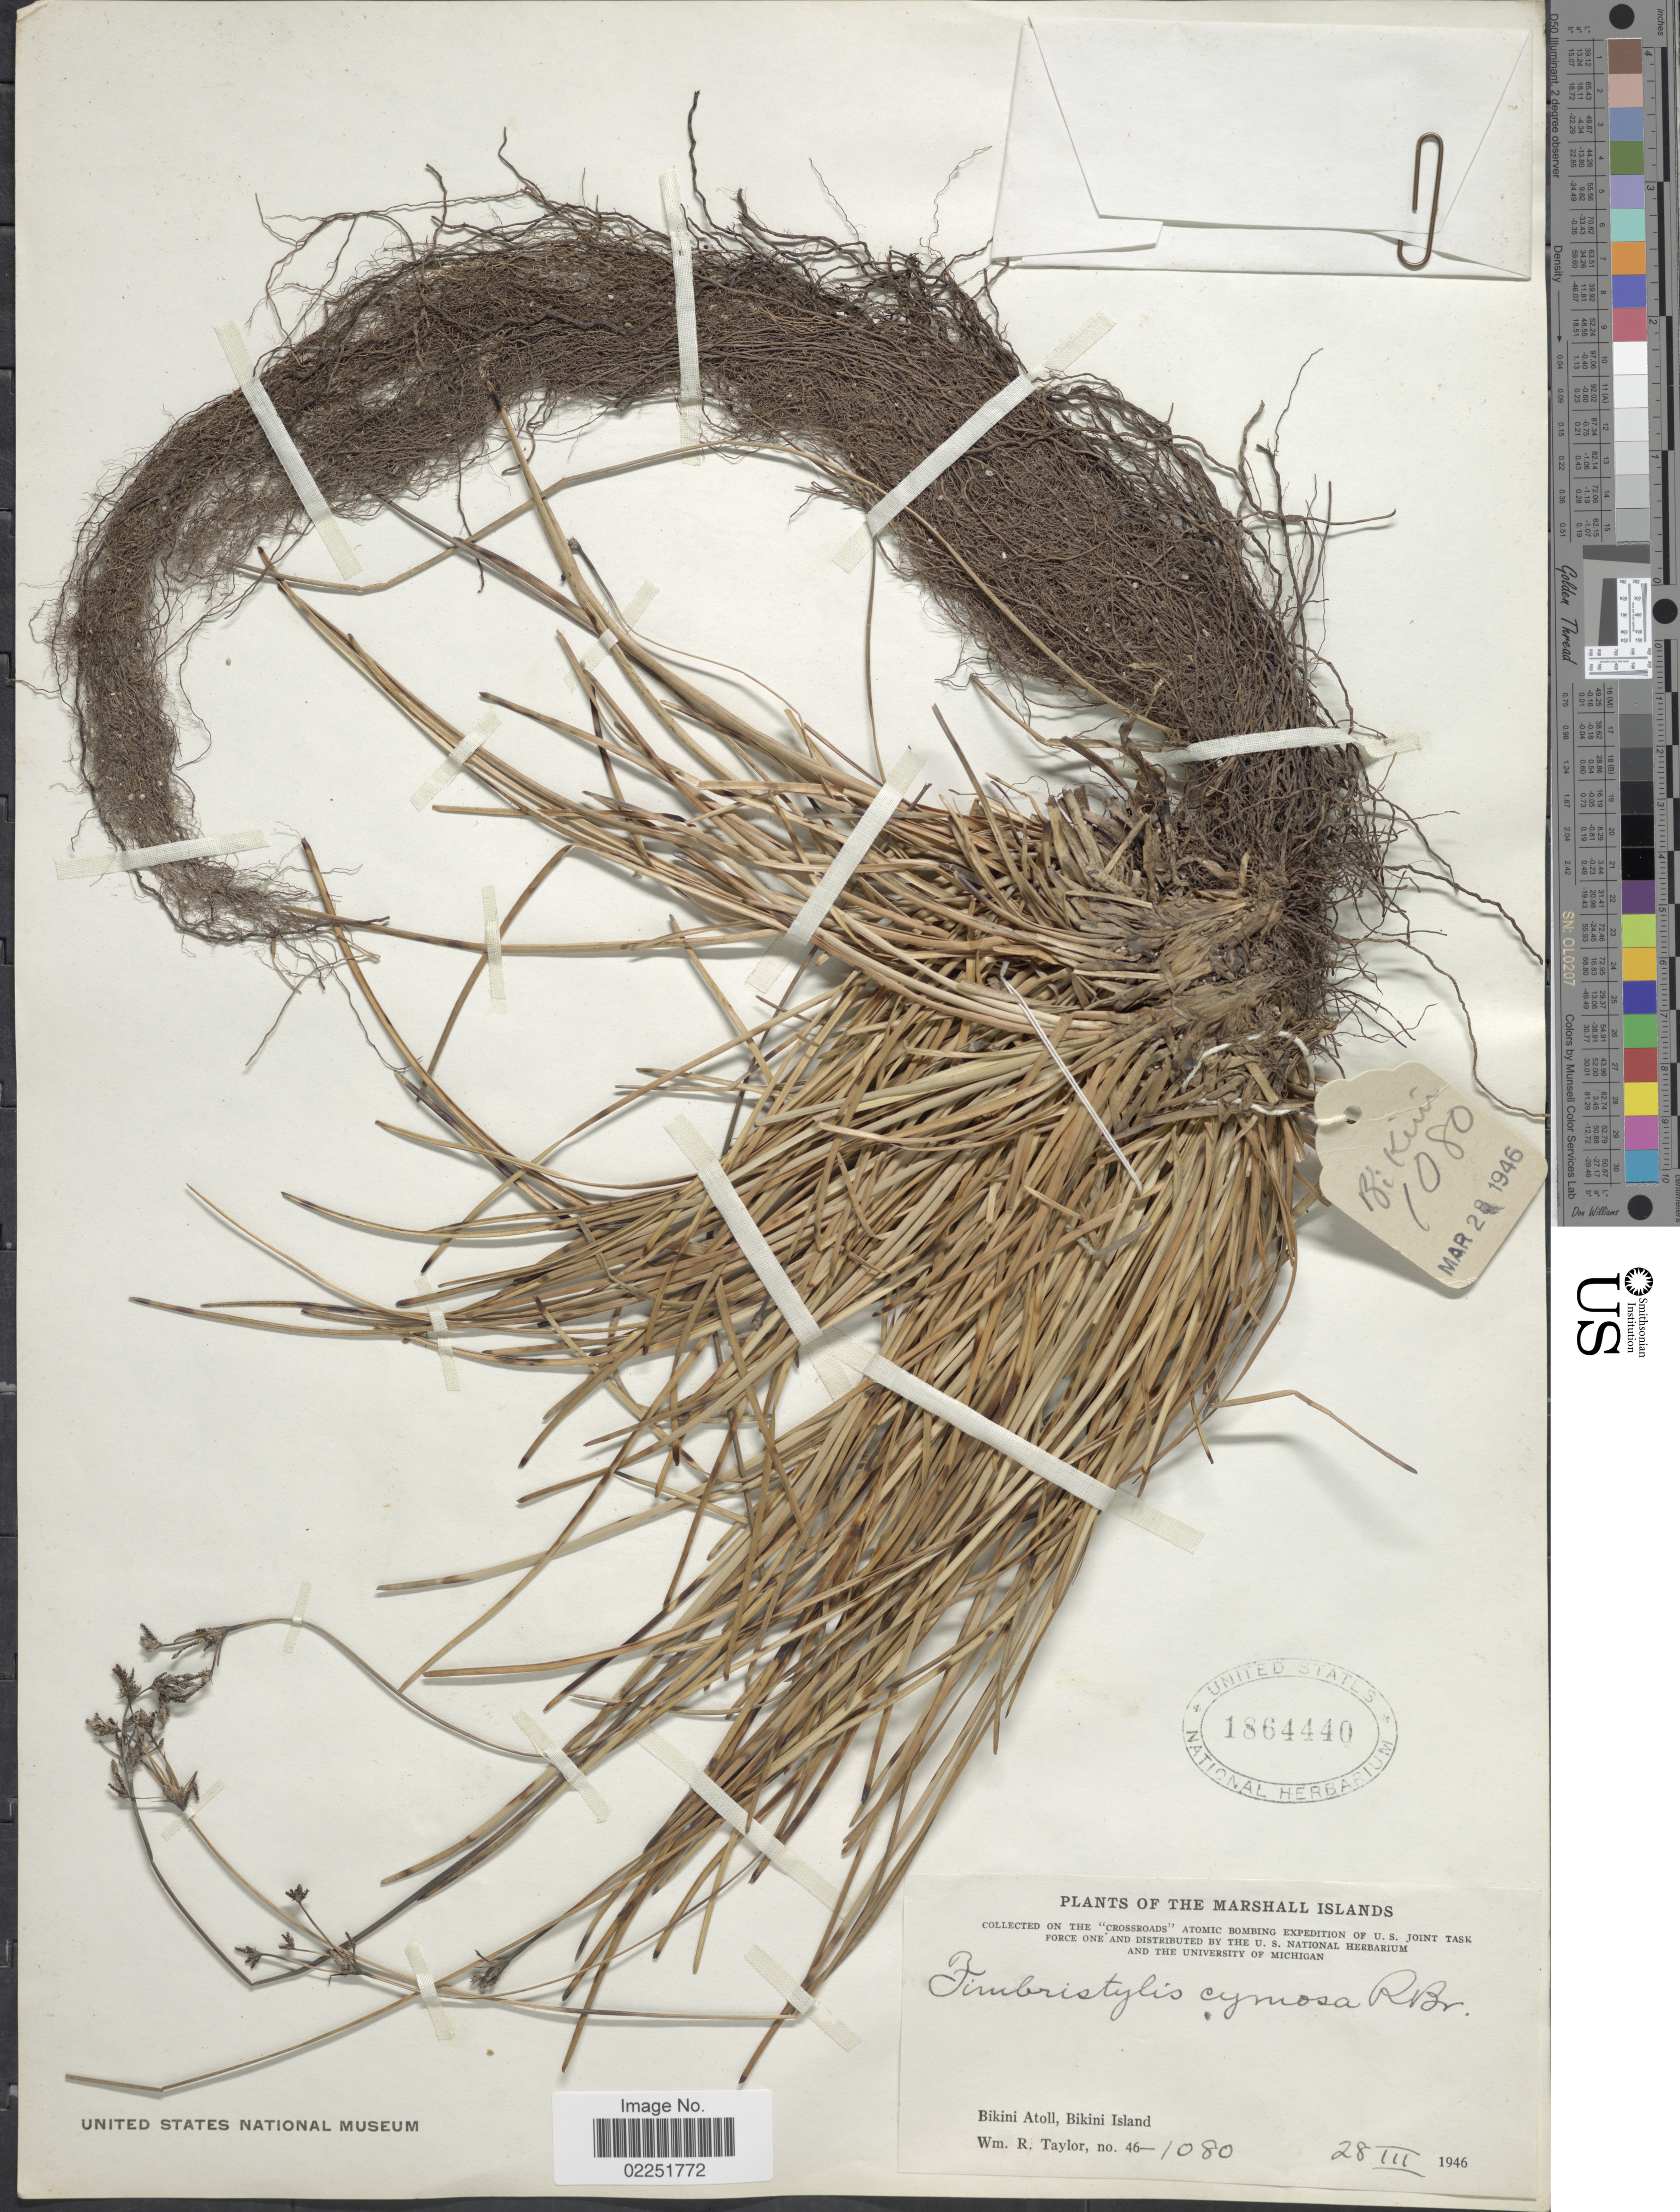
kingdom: Plantae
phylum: Tracheophyta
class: Liliopsida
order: Poales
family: Cyperaceae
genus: Fimbristylis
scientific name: Fimbristylis cymosa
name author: R. Br.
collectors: W. R. Taylor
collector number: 46-1080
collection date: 1946-03-28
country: Marshall Islands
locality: Bikini Atoll, Bikini Island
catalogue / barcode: US 1864440